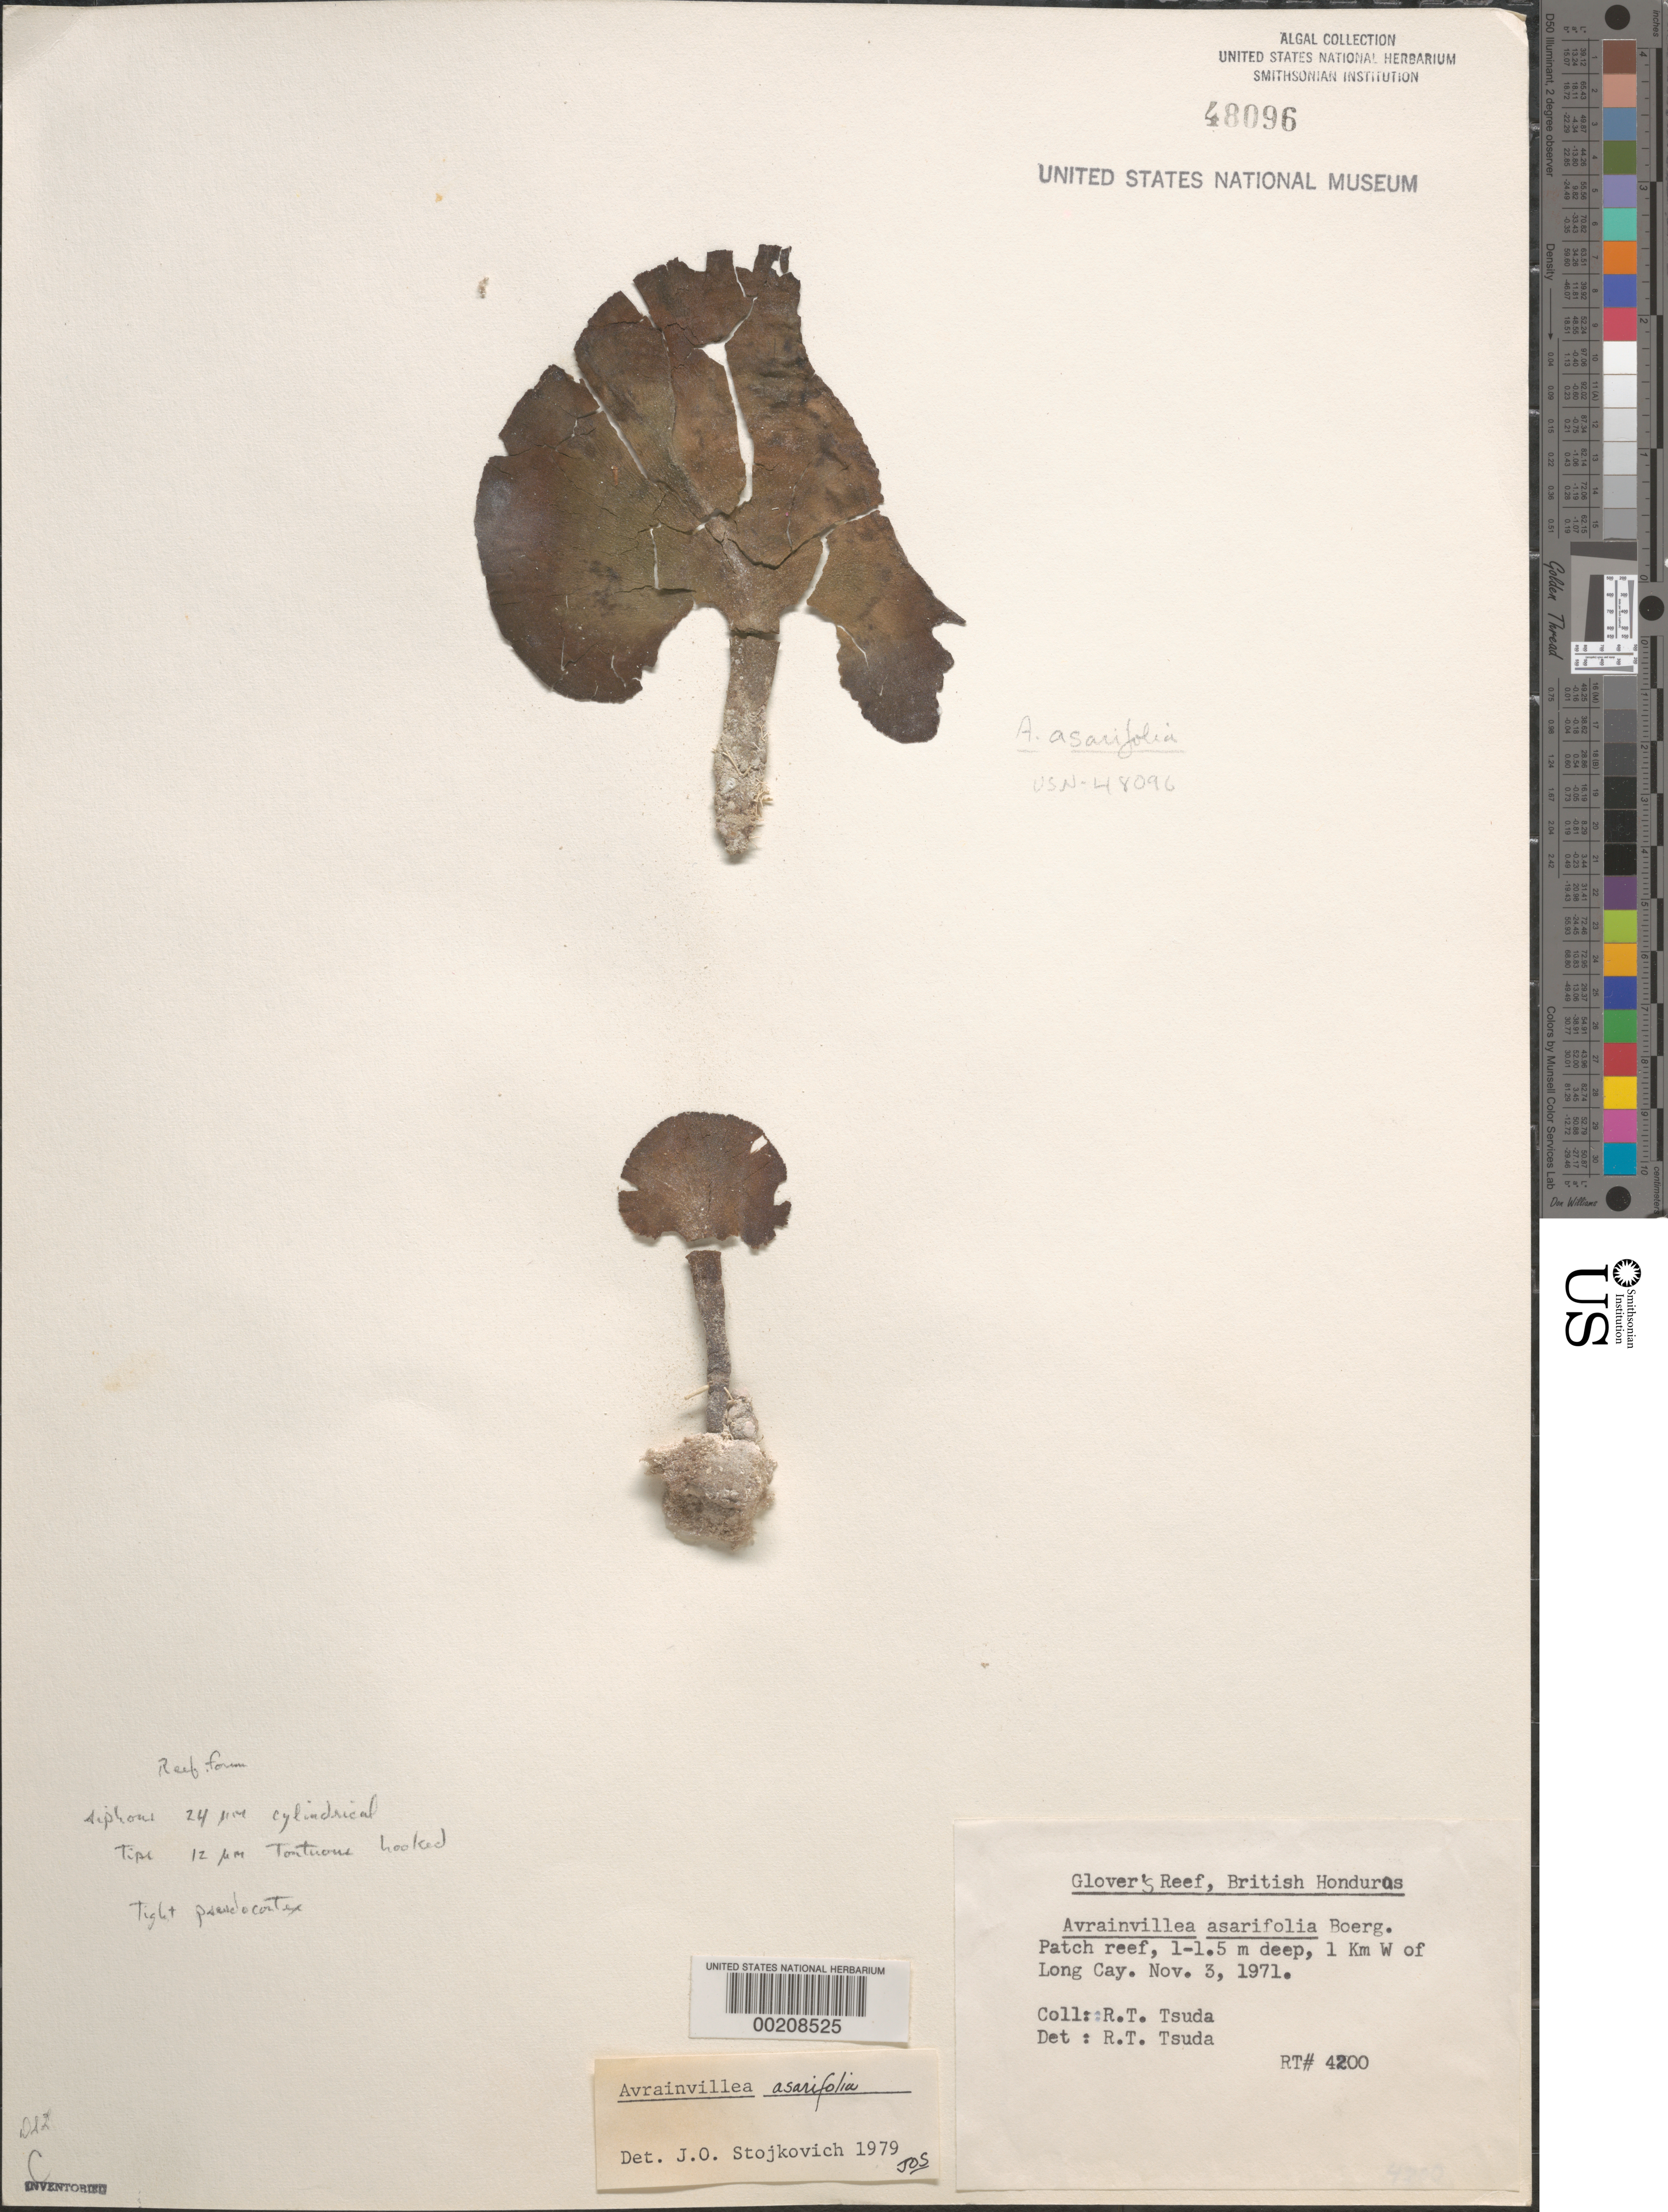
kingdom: Plantae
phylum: Chlorophyta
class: Ulvophyceae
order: Bryopsidales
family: Dichotomosiphonaceae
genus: Avrainvillea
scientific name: Avrainvillea asarifolia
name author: Børgesen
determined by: Stojkovich, J. O.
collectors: R. Tsuda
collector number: Rt 4200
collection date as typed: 03 Nov 1971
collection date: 1971-11-03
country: Belize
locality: Glover's Reef, 1 km W of Long Cay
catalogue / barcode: US 48096